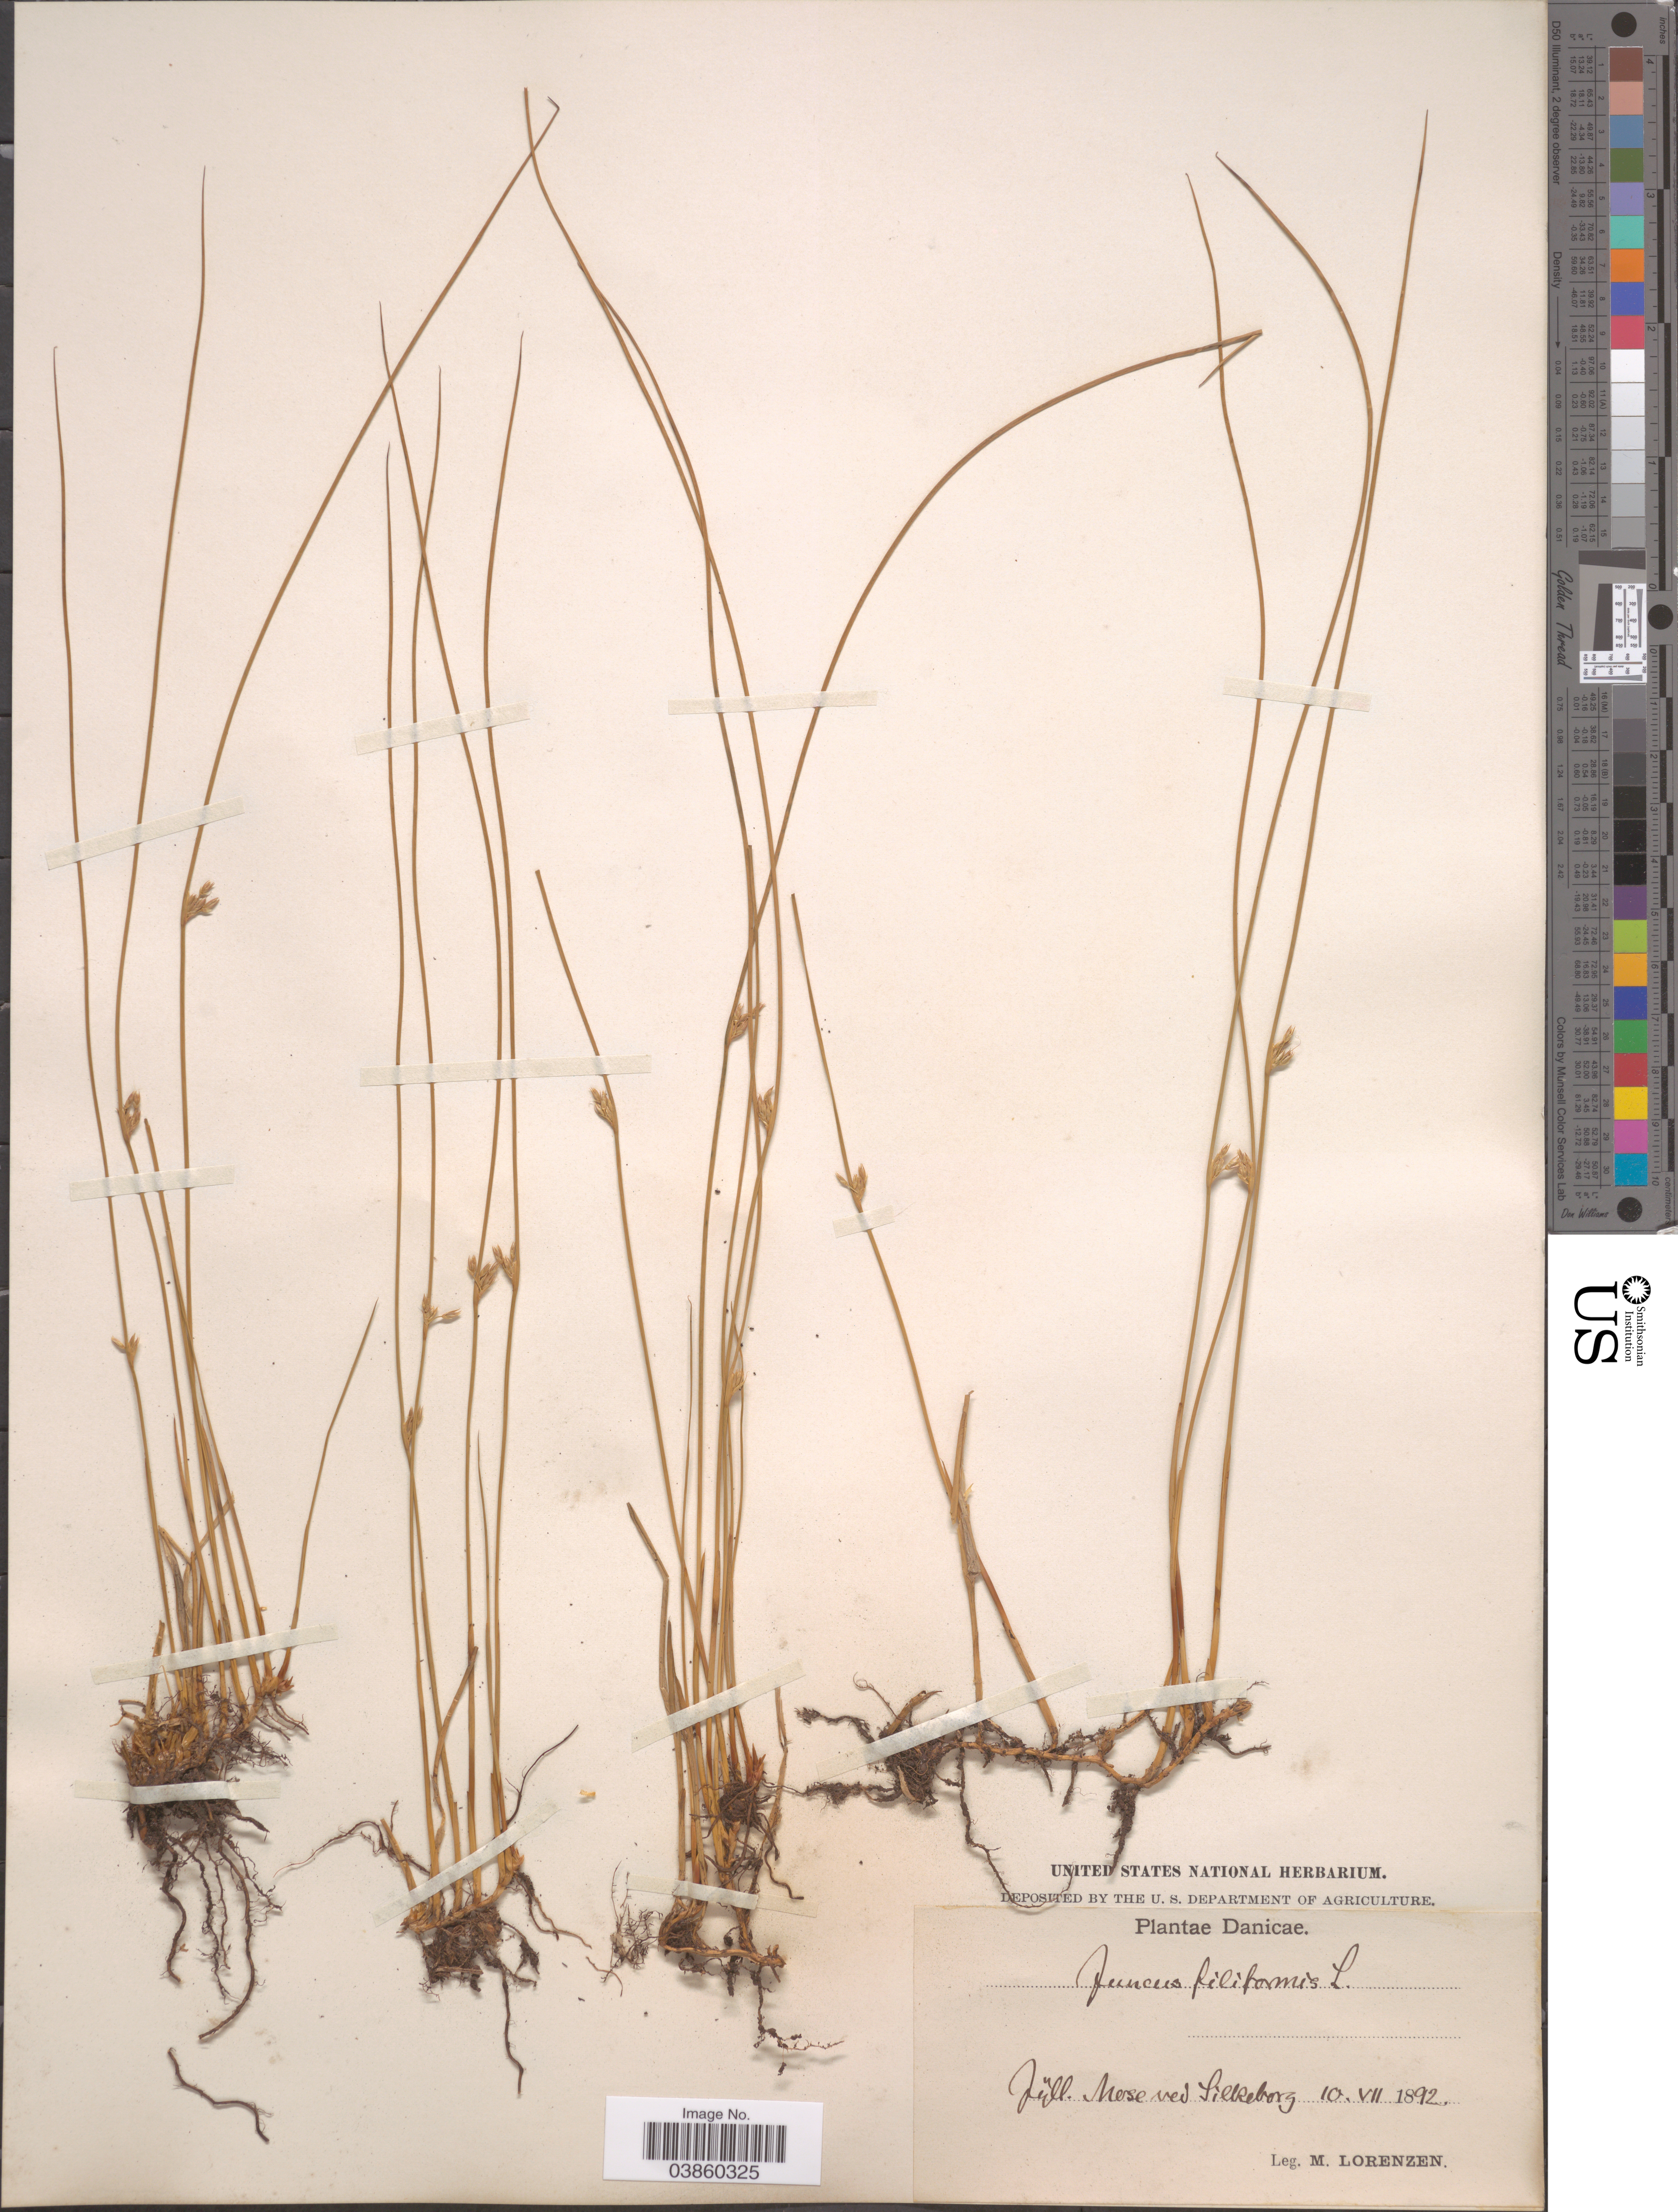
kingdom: Plantae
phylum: Tracheophyta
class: Liliopsida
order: Poales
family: Juncaceae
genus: Juncus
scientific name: Juncus filiformis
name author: L.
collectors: M. Lorenzen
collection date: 1892-07-10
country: Denmark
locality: Danicae. Jutl. Mose ved Silkelborg.